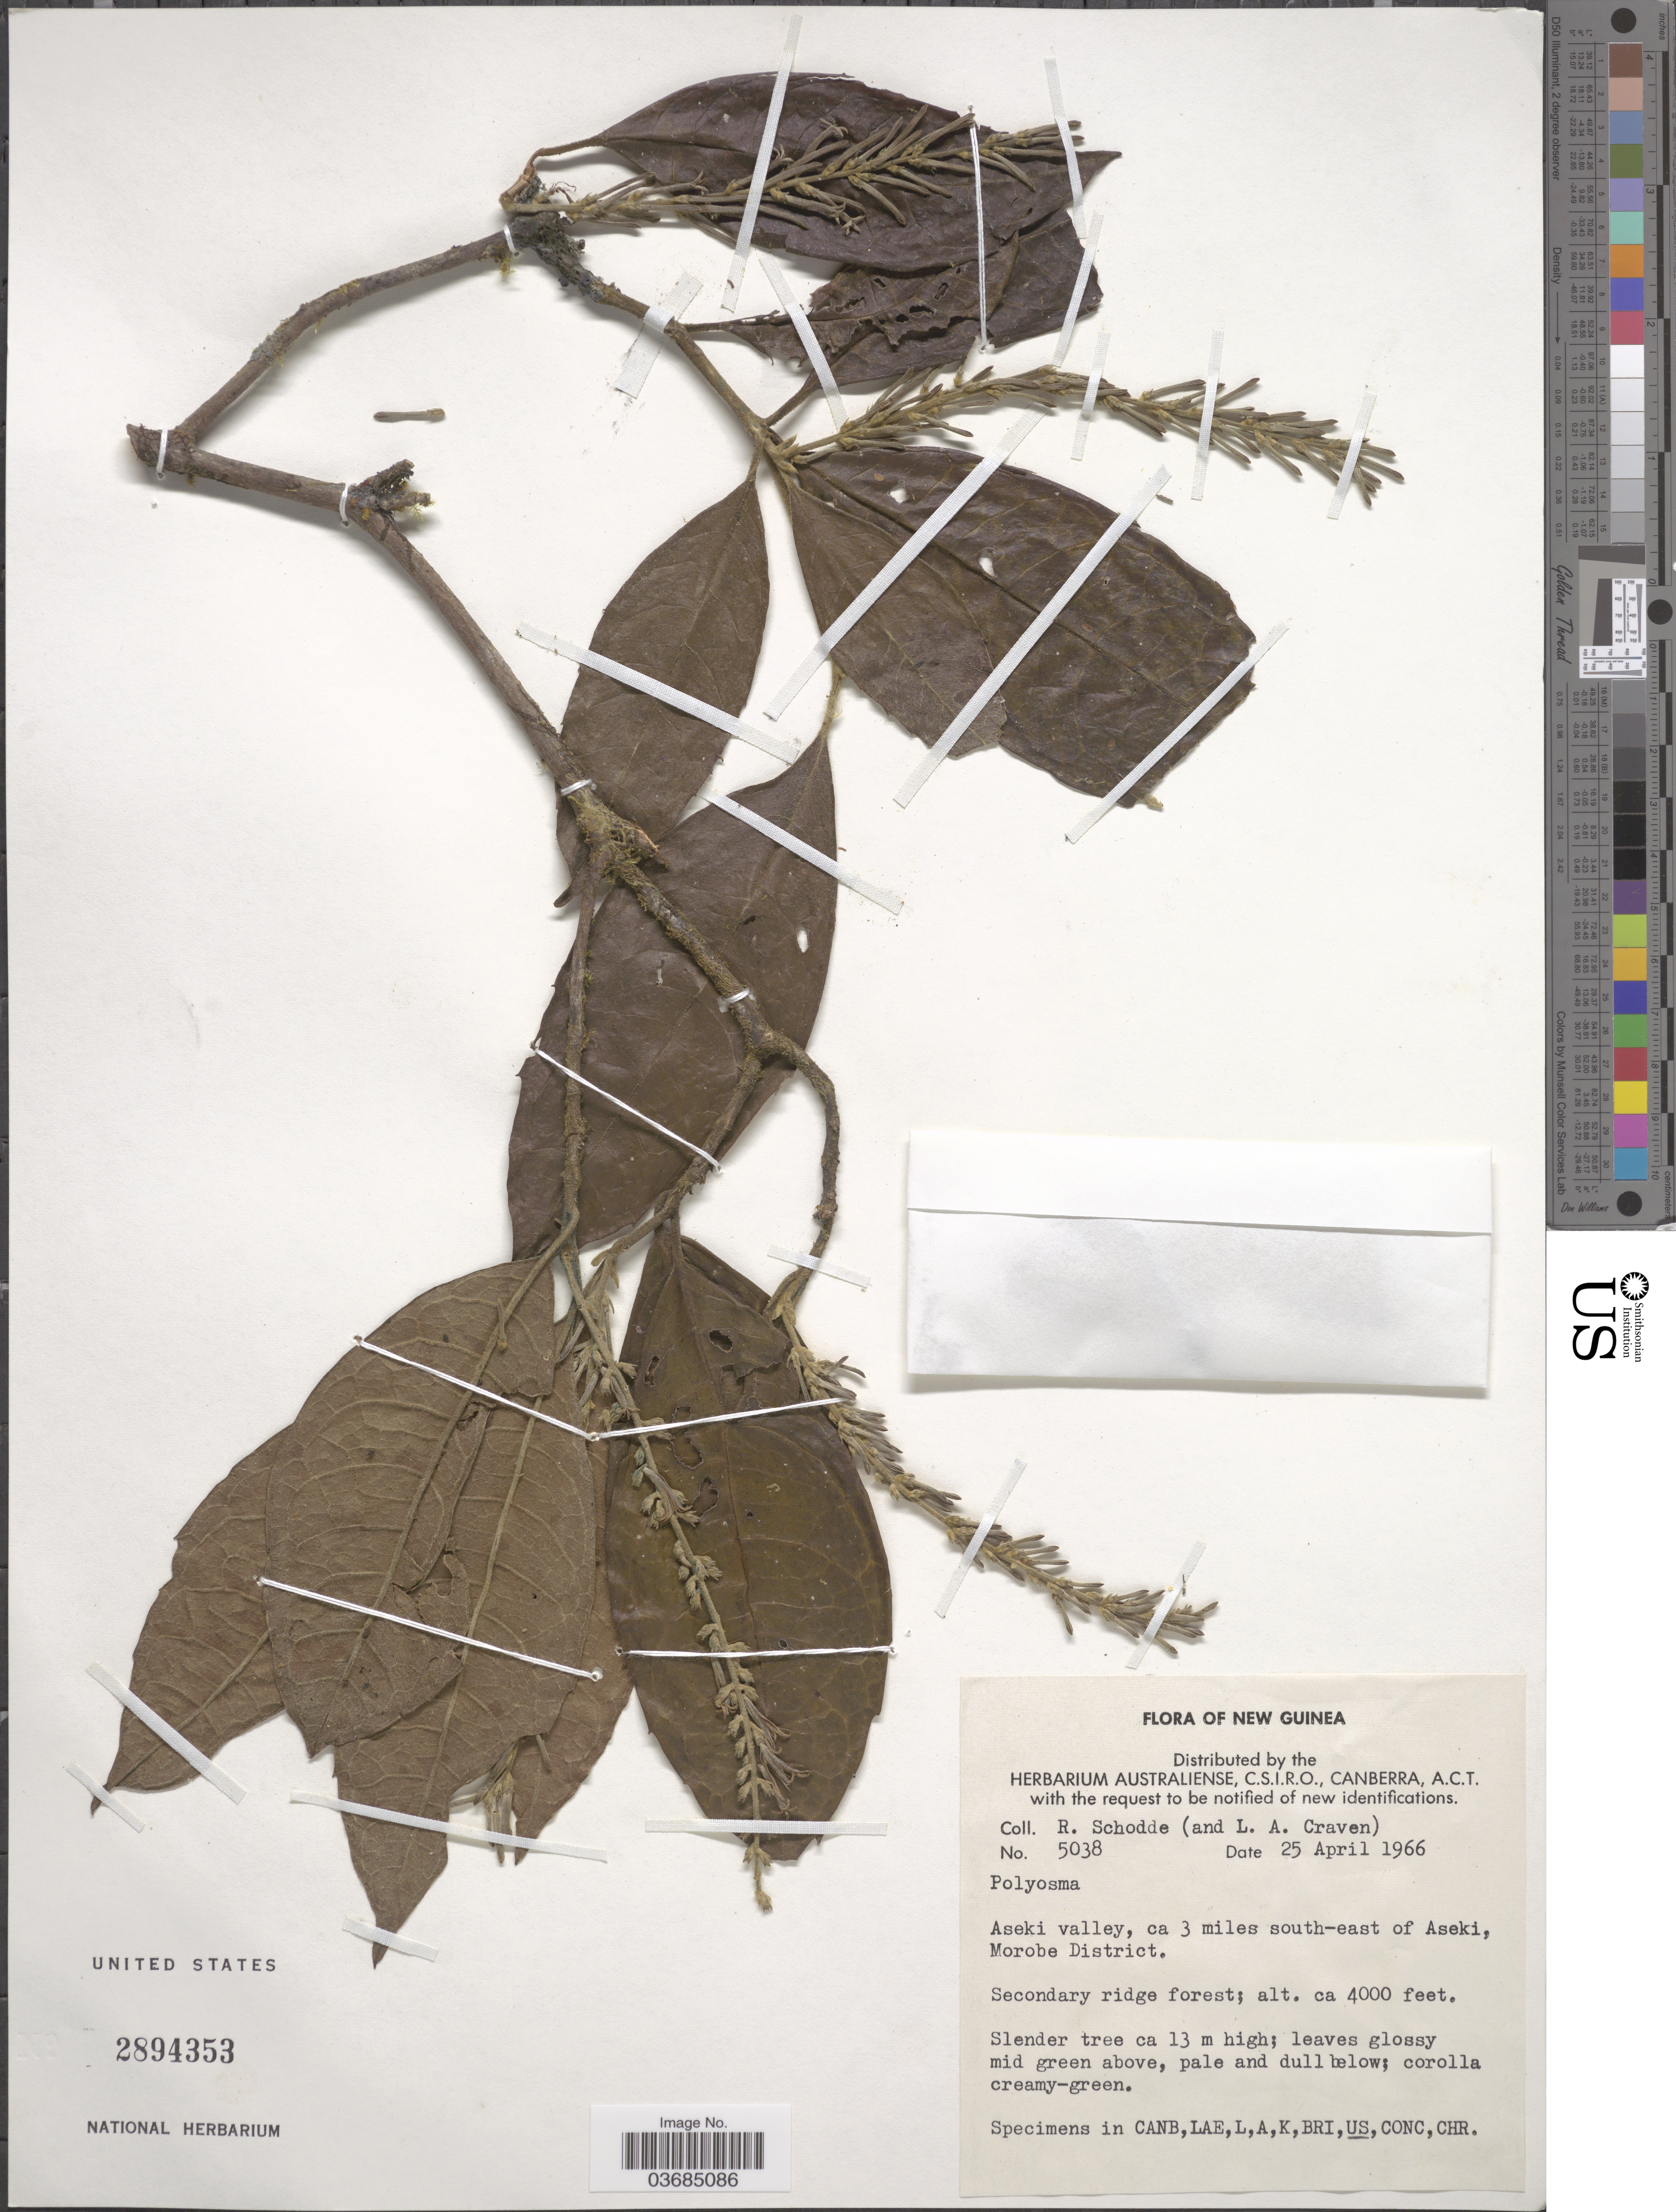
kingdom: Plantae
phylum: Tracheophyta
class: Magnoliopsida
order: Escalloniales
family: Escalloniaceae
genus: Polyosma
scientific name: Polyosma sp.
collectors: R. Schodde & L. A. Craven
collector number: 5038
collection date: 1966-04-25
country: Papua New Guinea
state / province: Morobe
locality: New Guinea. Aseki valley, ca 3 miles south-east of Aseki, Morobe District.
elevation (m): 1219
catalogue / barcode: US 2894353